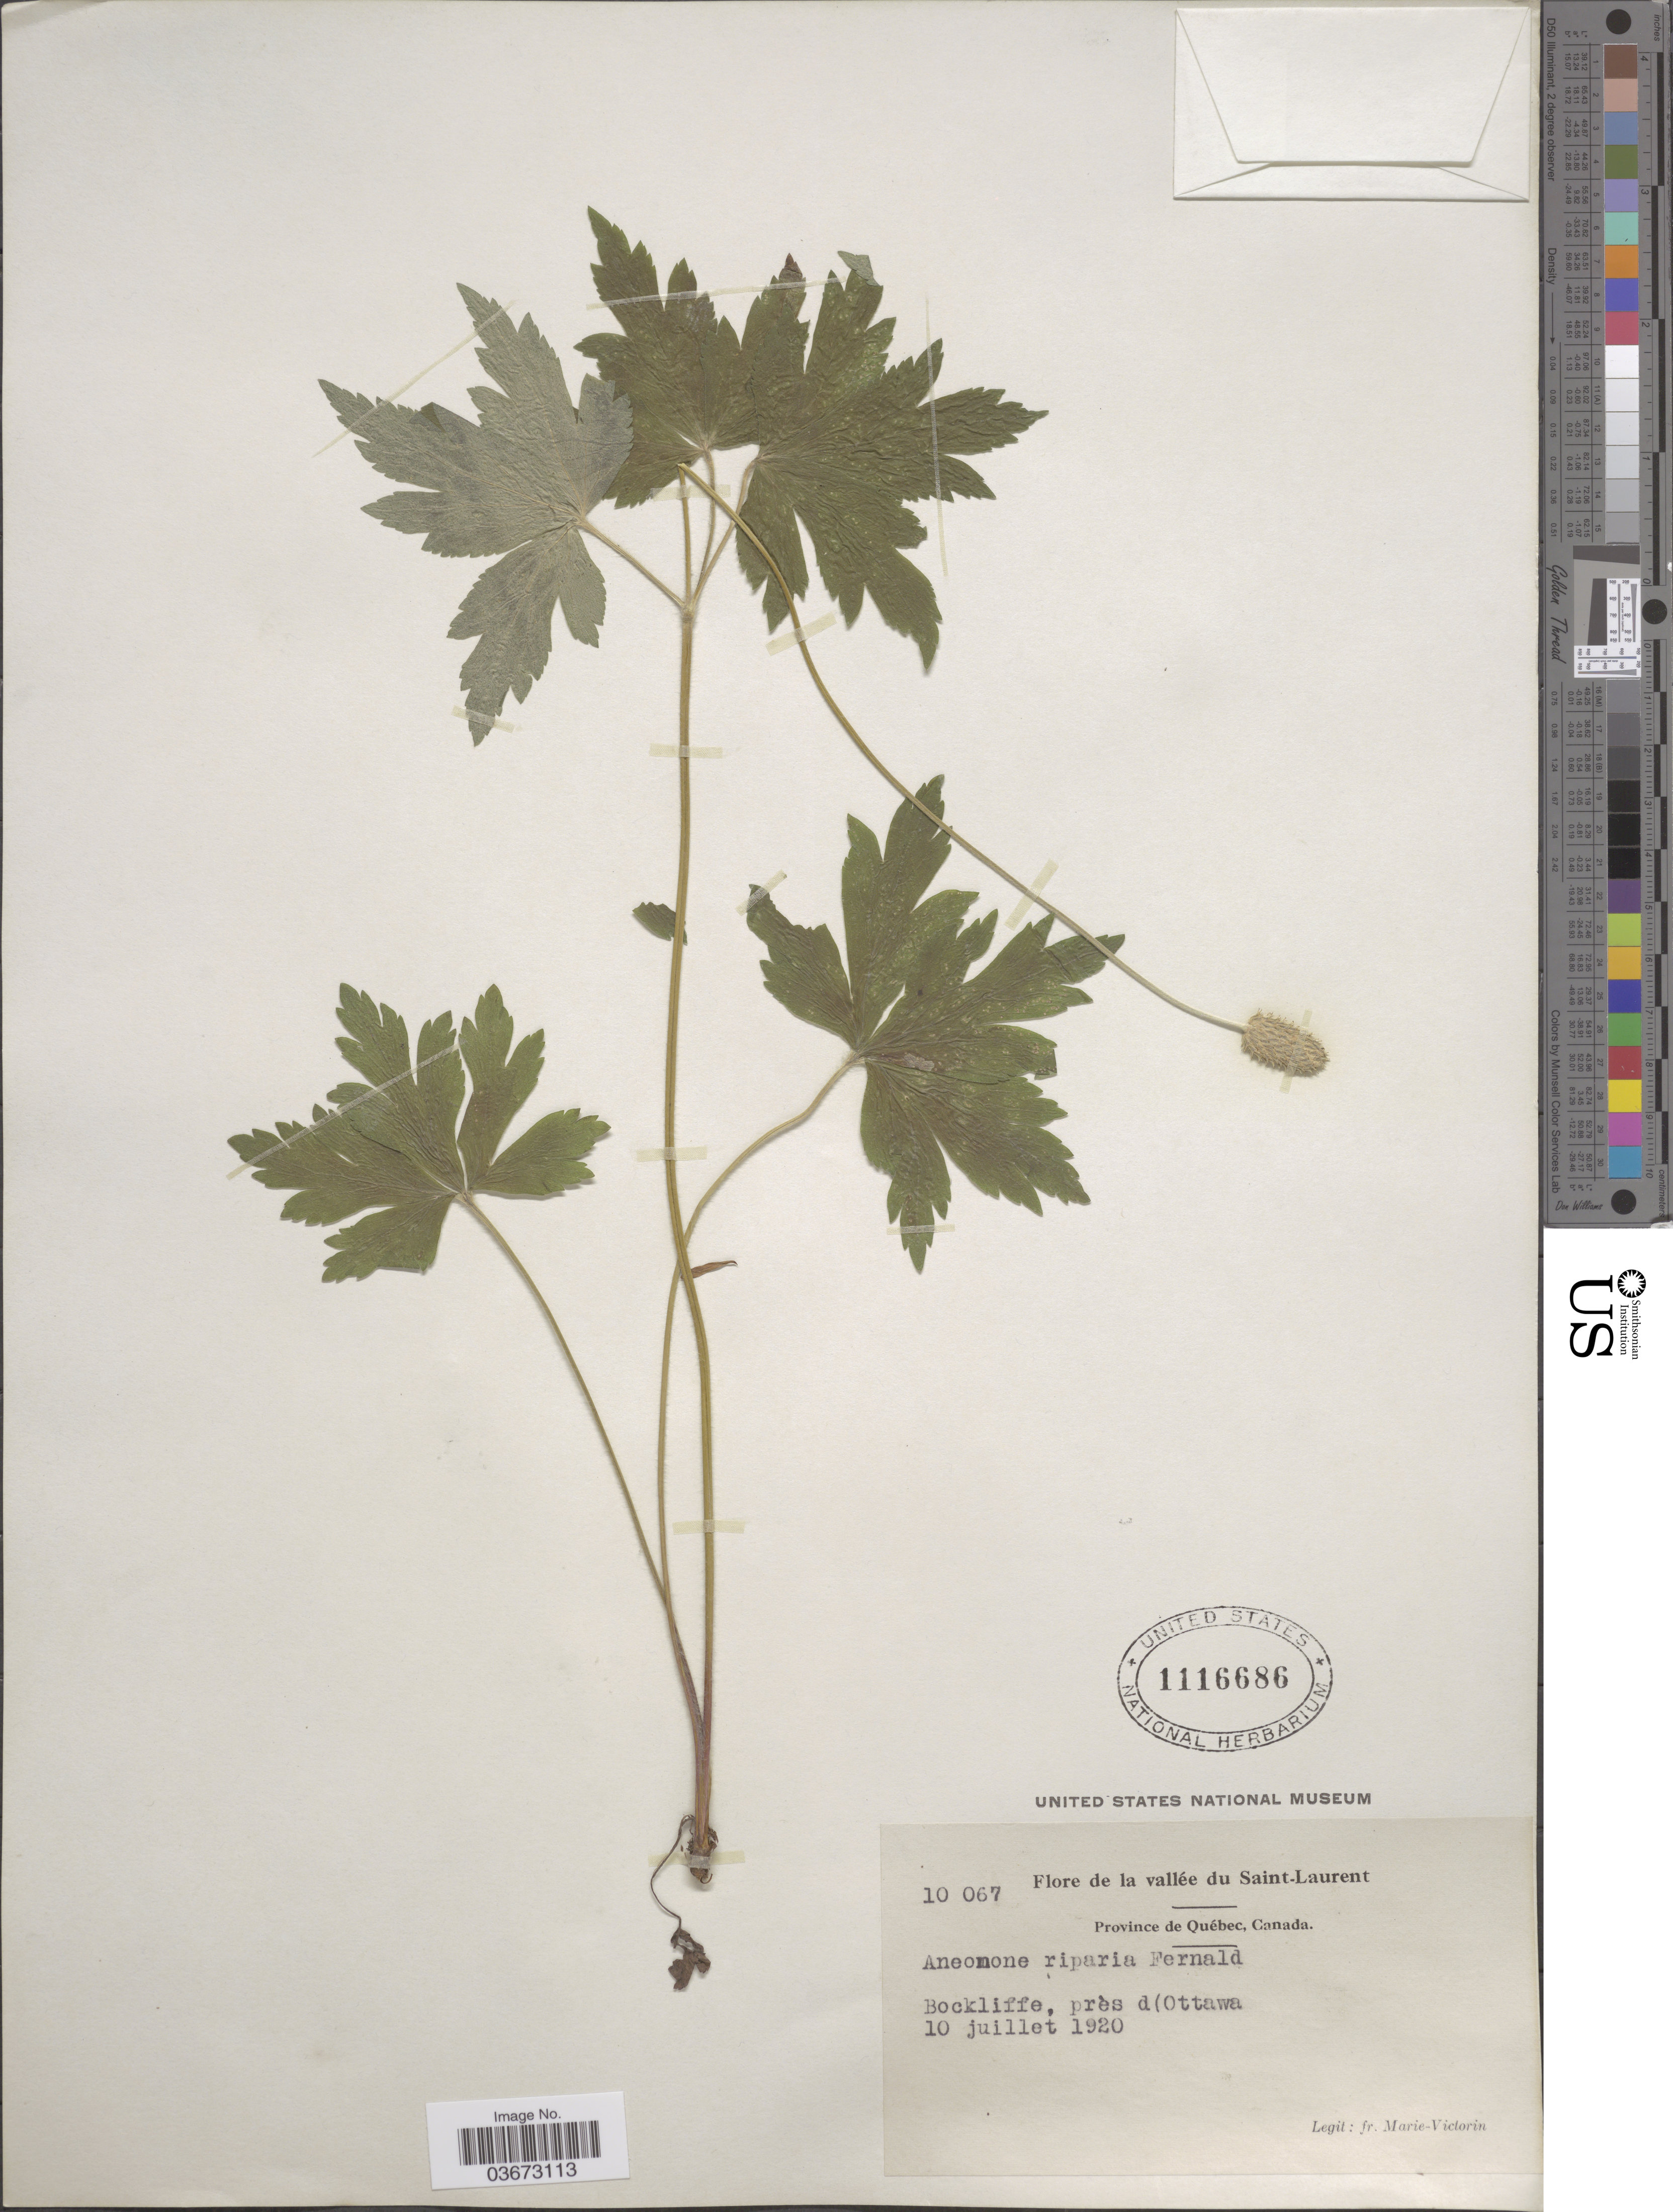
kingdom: Plantae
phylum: Tracheophyta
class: Magnoliopsida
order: Ranunculales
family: Ranunculaceae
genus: Anemone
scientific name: Anemone riparia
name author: Fernald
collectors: F. Marie-Victorin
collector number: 10067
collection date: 1920-07-10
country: Canada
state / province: Quebec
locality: La vallée du Saint-Laurent. Bockliffe, près d (Ottawa.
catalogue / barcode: US 1116686